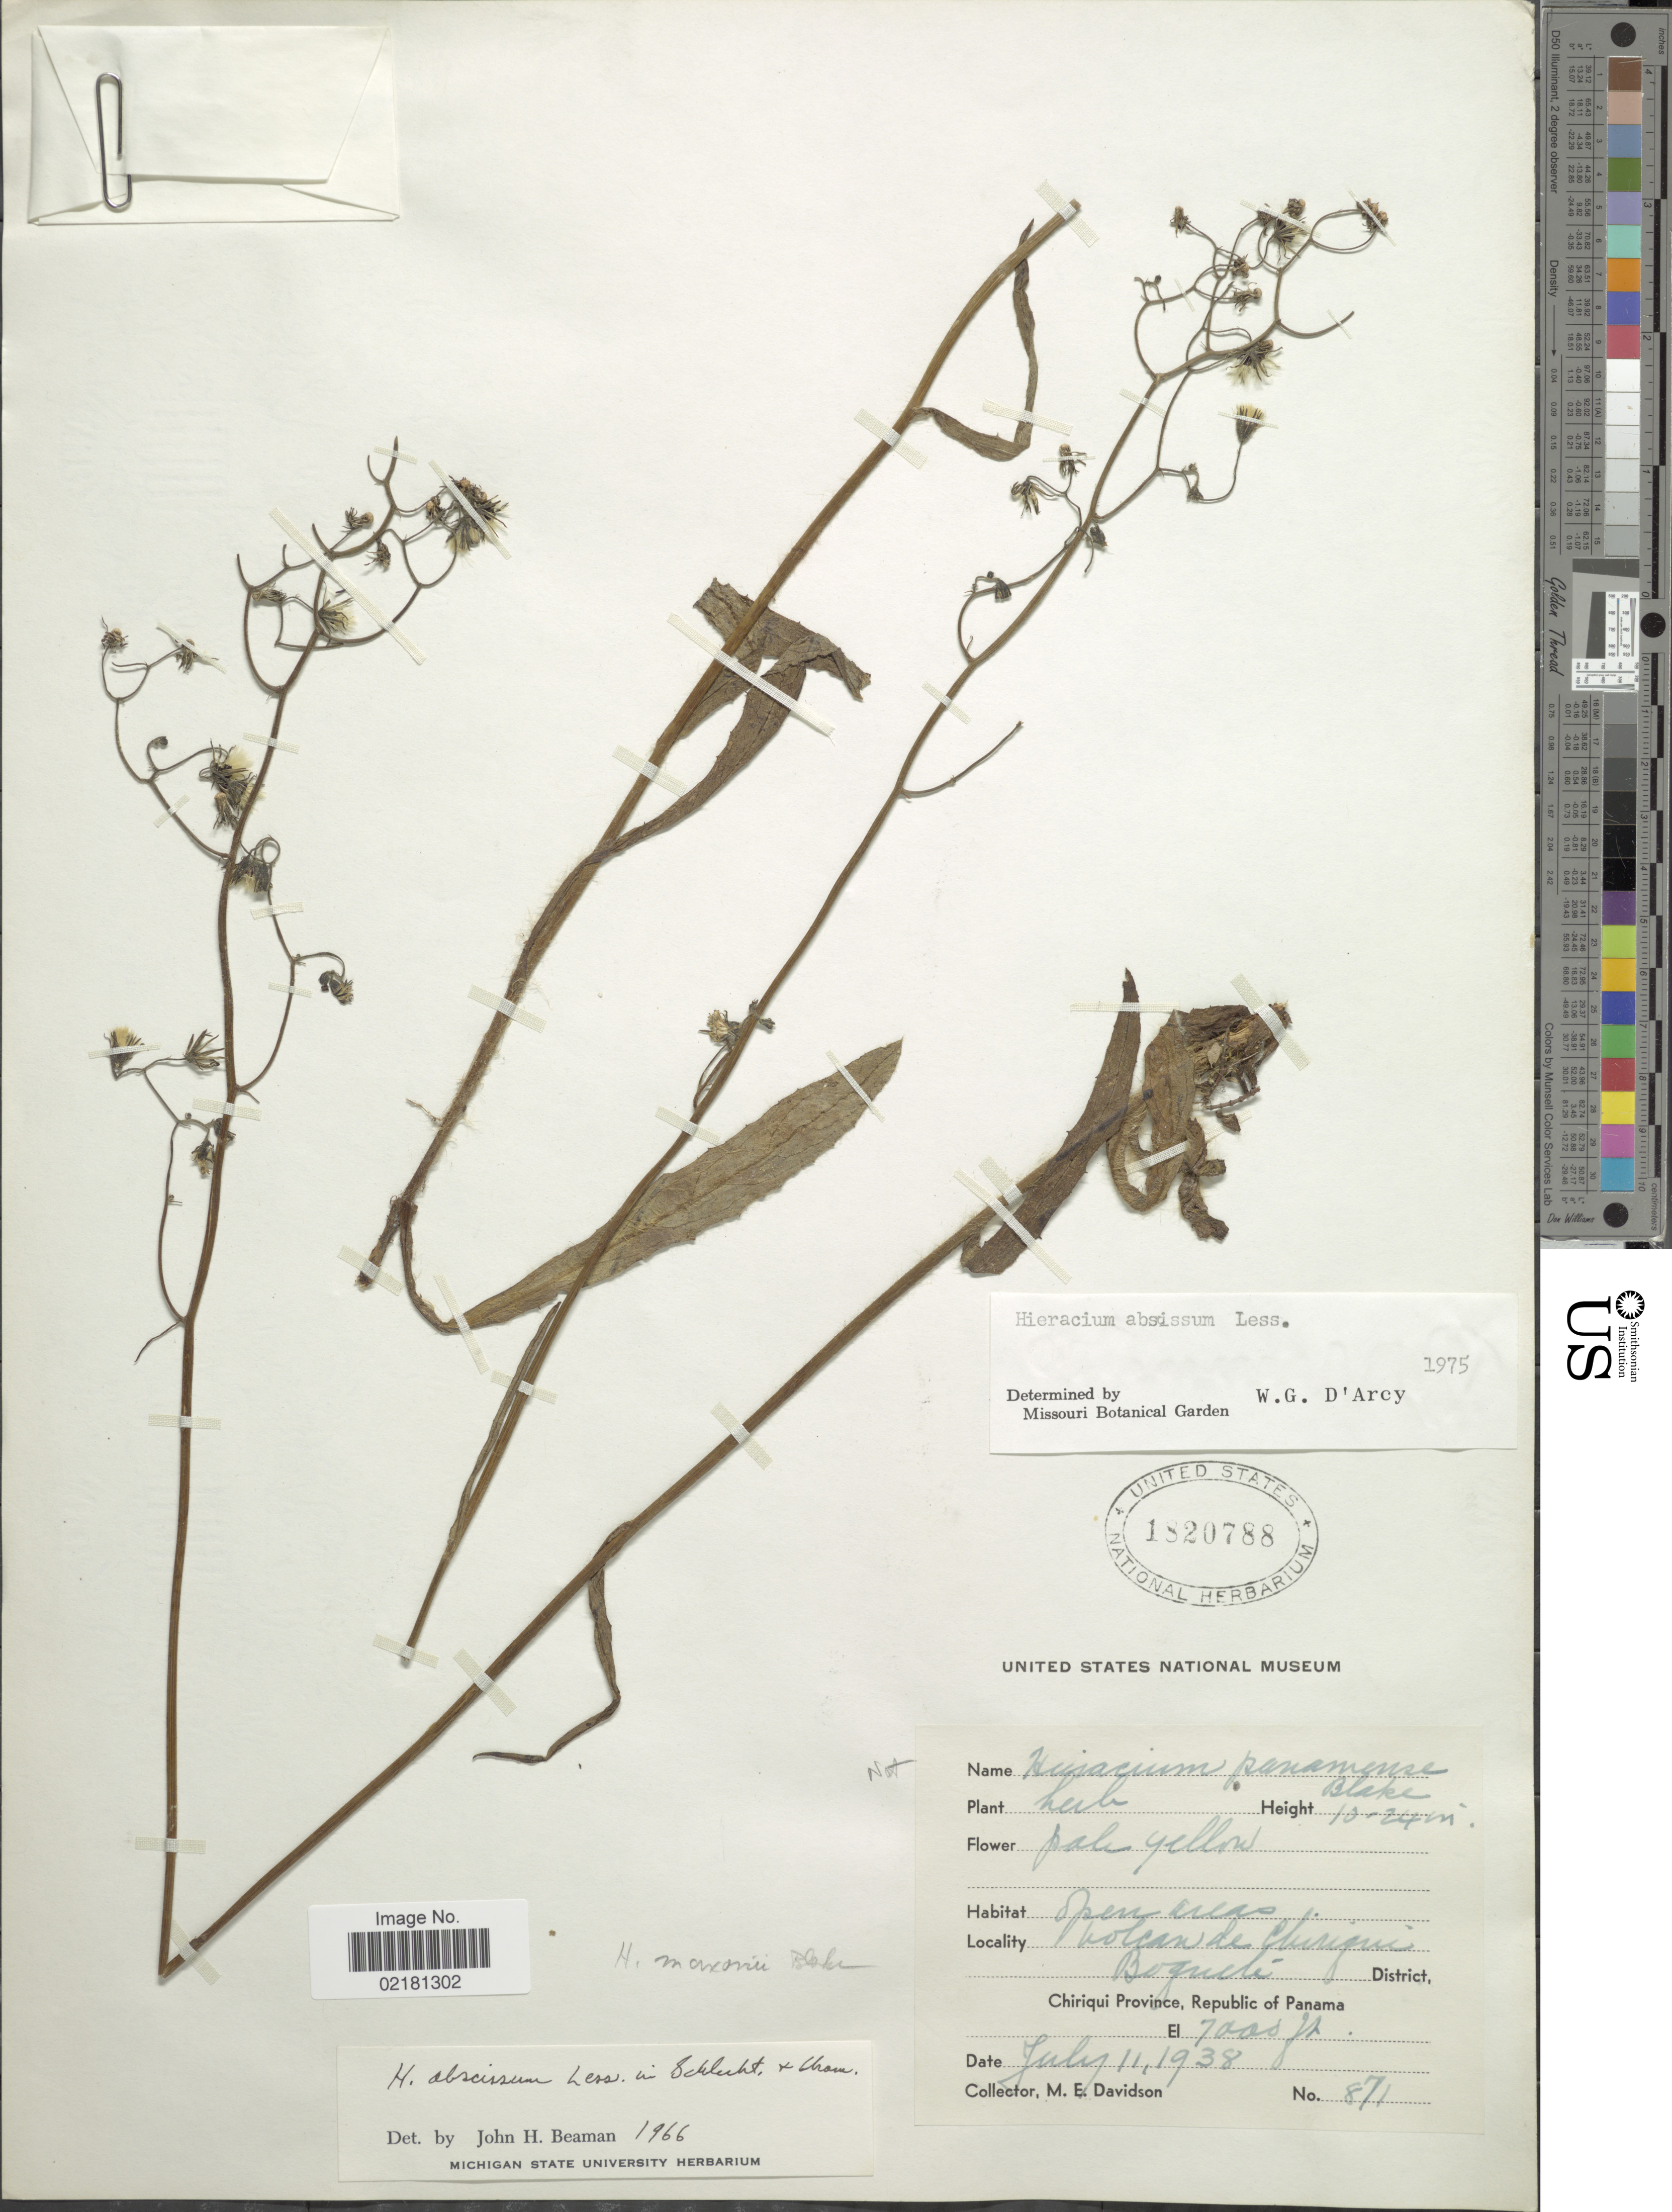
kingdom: Plantae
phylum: Tracheophyta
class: Magnoliopsida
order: Asterales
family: Asteraceae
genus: Hieracium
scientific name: Hieracium abscissum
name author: Less.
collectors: M. E. Davidson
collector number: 871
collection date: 1938-07-11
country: Panama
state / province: Chiriqui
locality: Volcan de Chirqui, Boguchi District, Republic of Panama.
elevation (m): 2134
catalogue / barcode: US 1820788